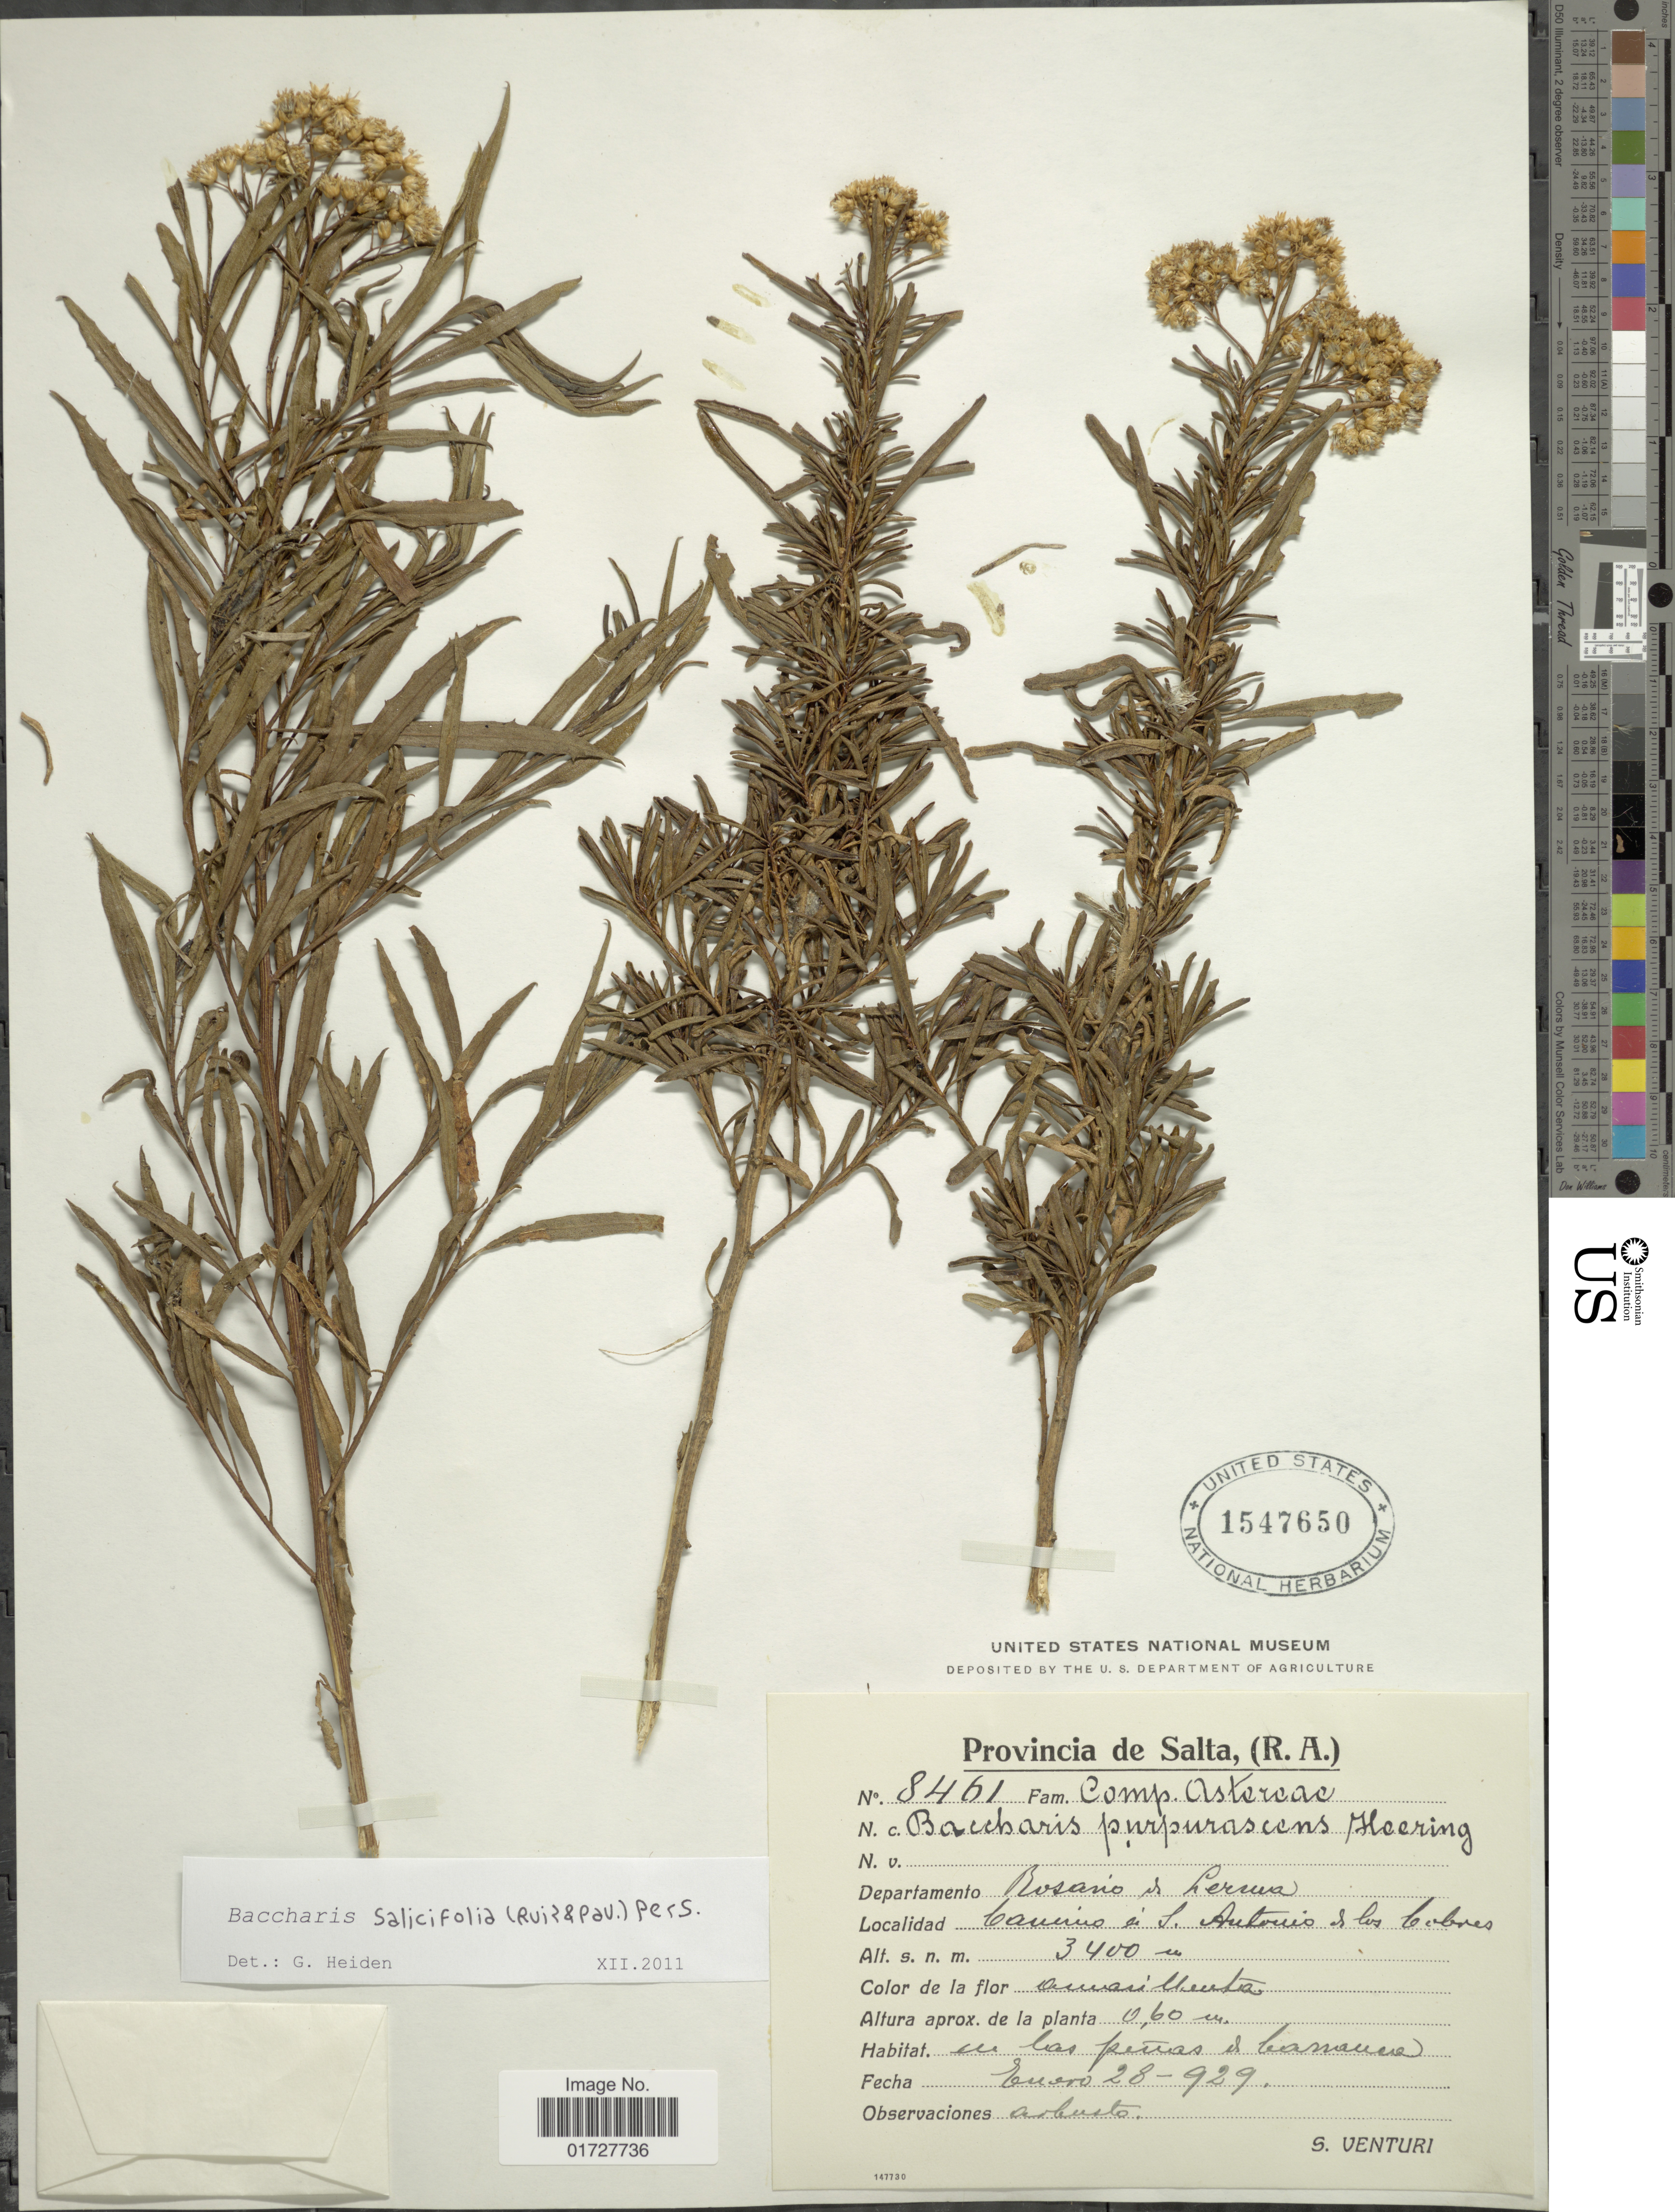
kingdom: Plantae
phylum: Tracheophyta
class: Magnoliopsida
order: Asterales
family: Asteraceae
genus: Baccharis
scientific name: Baccharis salicifolia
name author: (Ruiz & Pav.) Pers.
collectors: S. Venturi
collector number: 8461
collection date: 1929-01-28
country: Argentina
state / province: Salta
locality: Departamento Rosario de Lerma, Camino a S. Antonio de los Cobres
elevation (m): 3400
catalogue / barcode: US 1547650